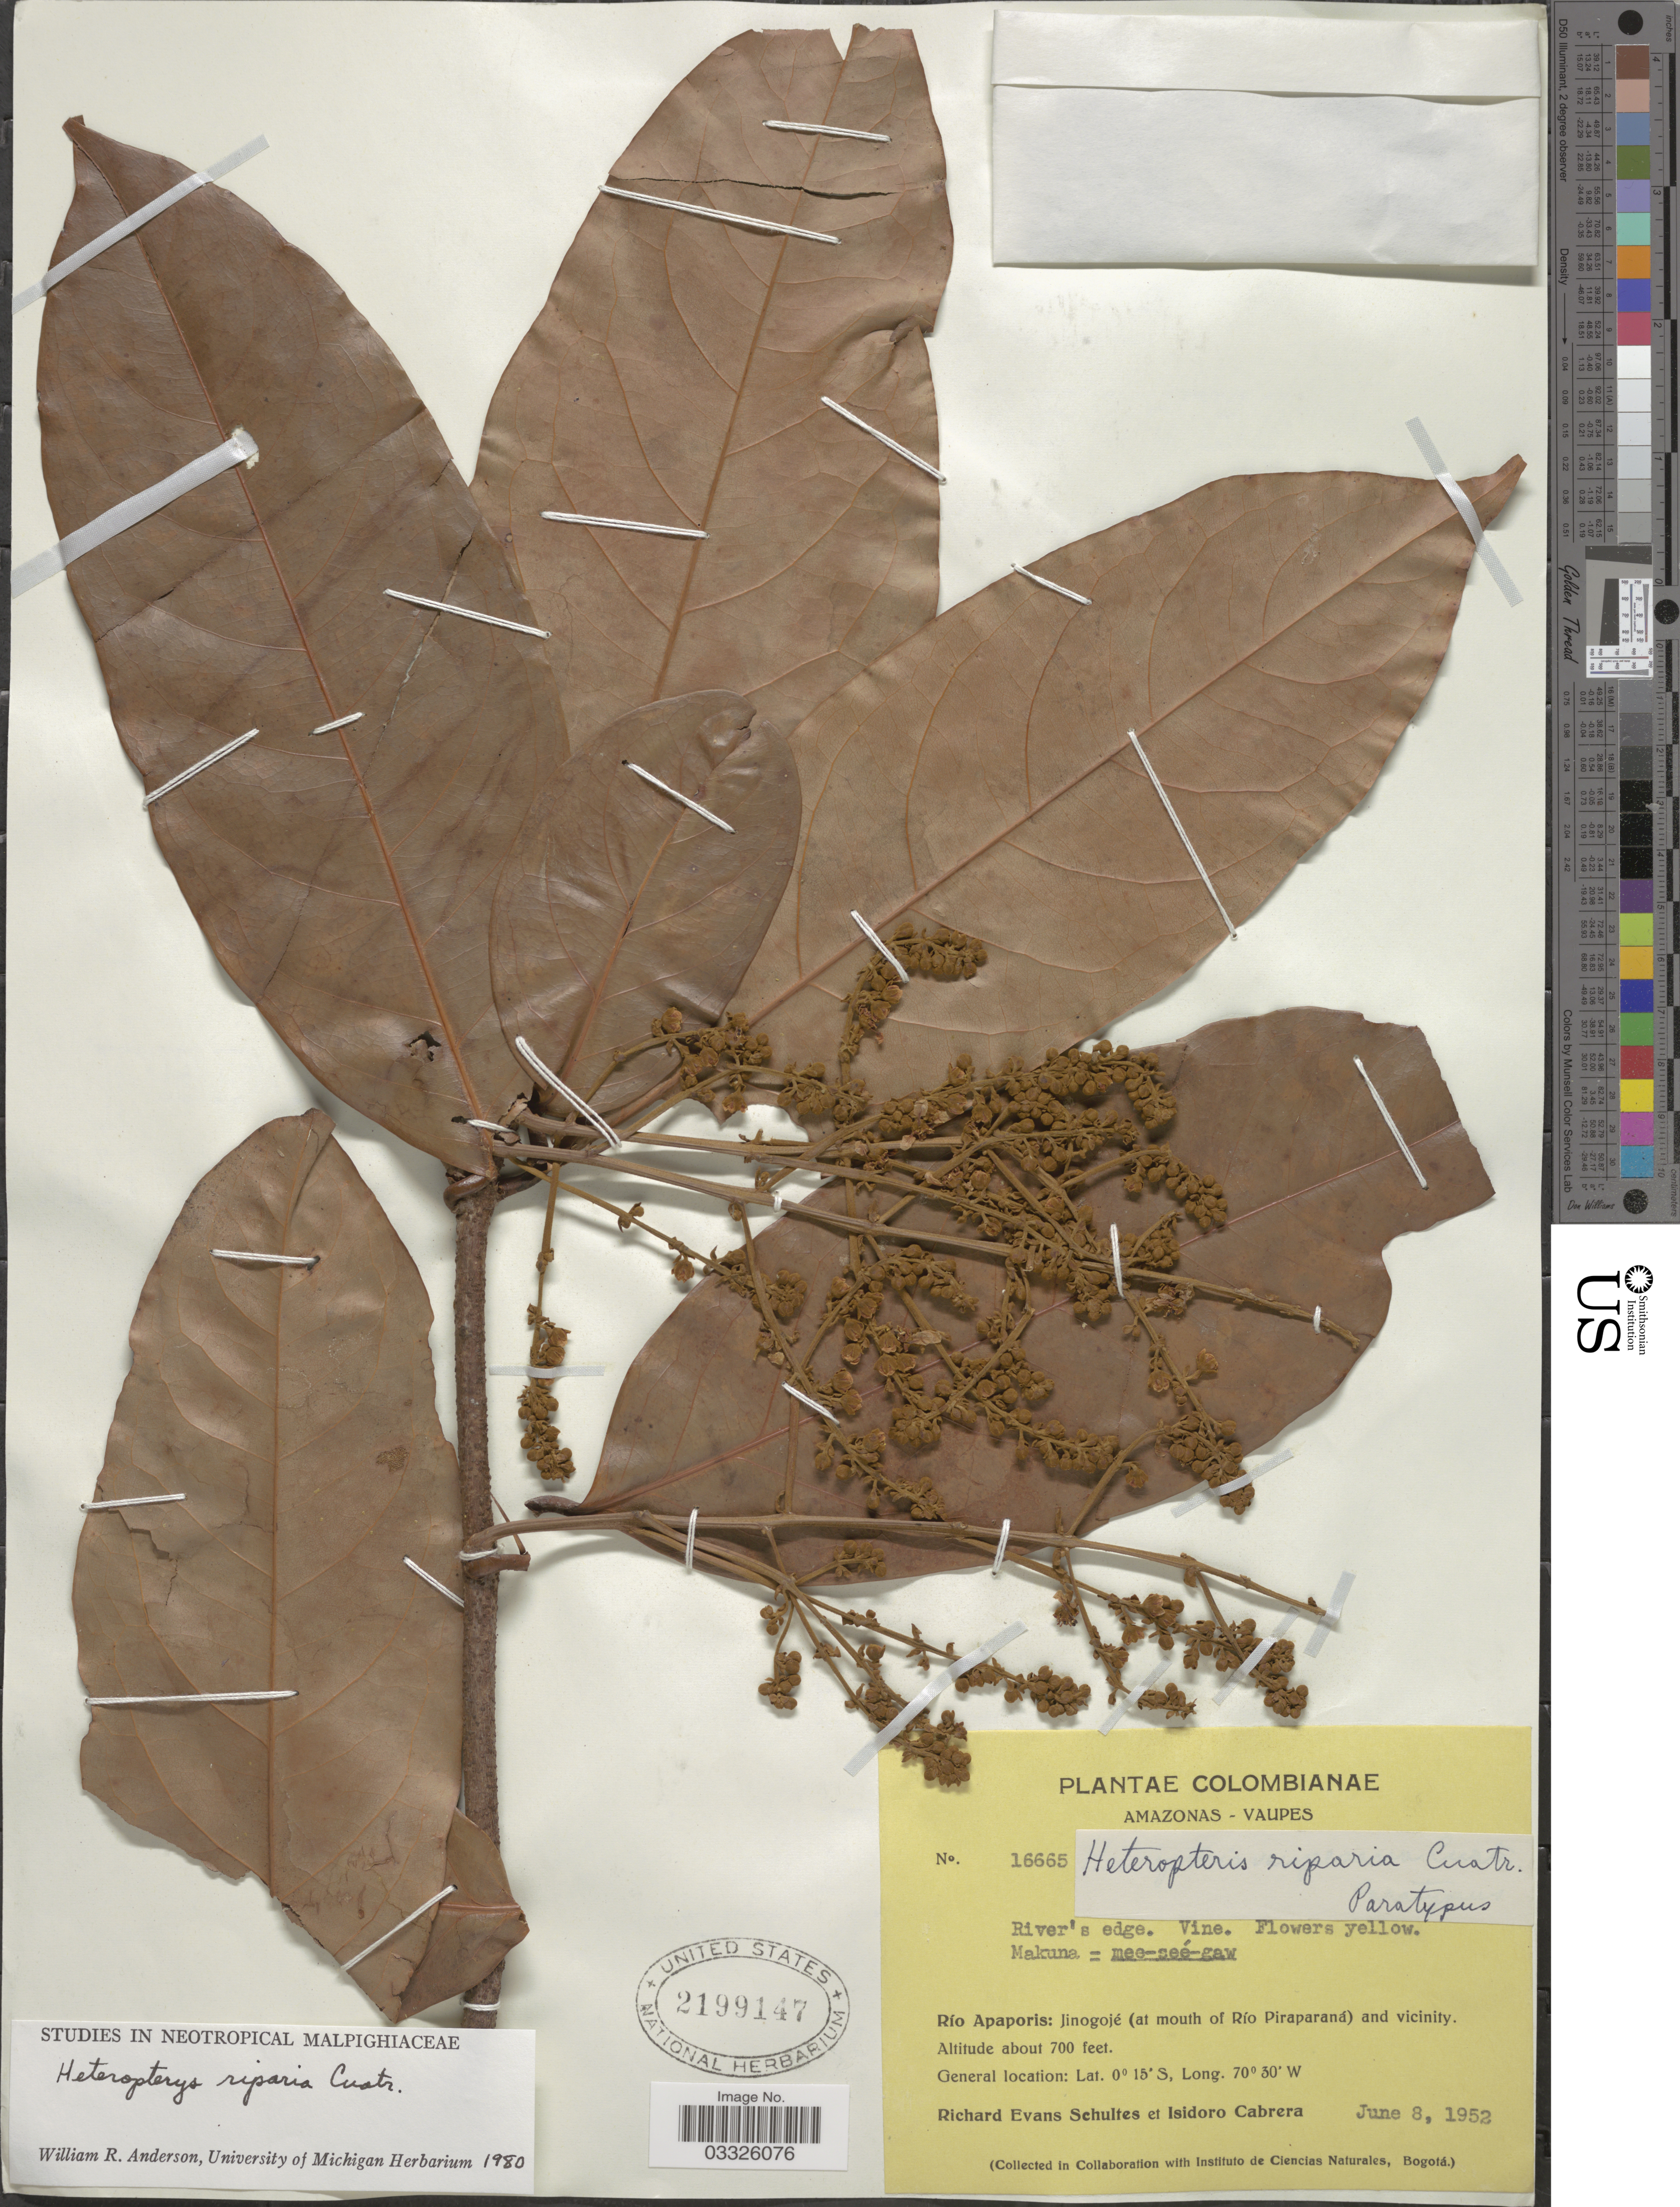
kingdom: Plantae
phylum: Tracheophyta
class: Magnoliopsida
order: Malpighiales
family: Malpighiaceae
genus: Heteropterys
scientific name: Heteropterys riparia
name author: Cuatrec.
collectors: R. E. Schultes & I. Cabrera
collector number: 16665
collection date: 1952-06-08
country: Colombia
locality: Amazonas - Vaupes. Río Apaporis: Jinogojé (at mouth of Río Piraparaná) and vicinity.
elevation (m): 213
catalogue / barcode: US 2199147